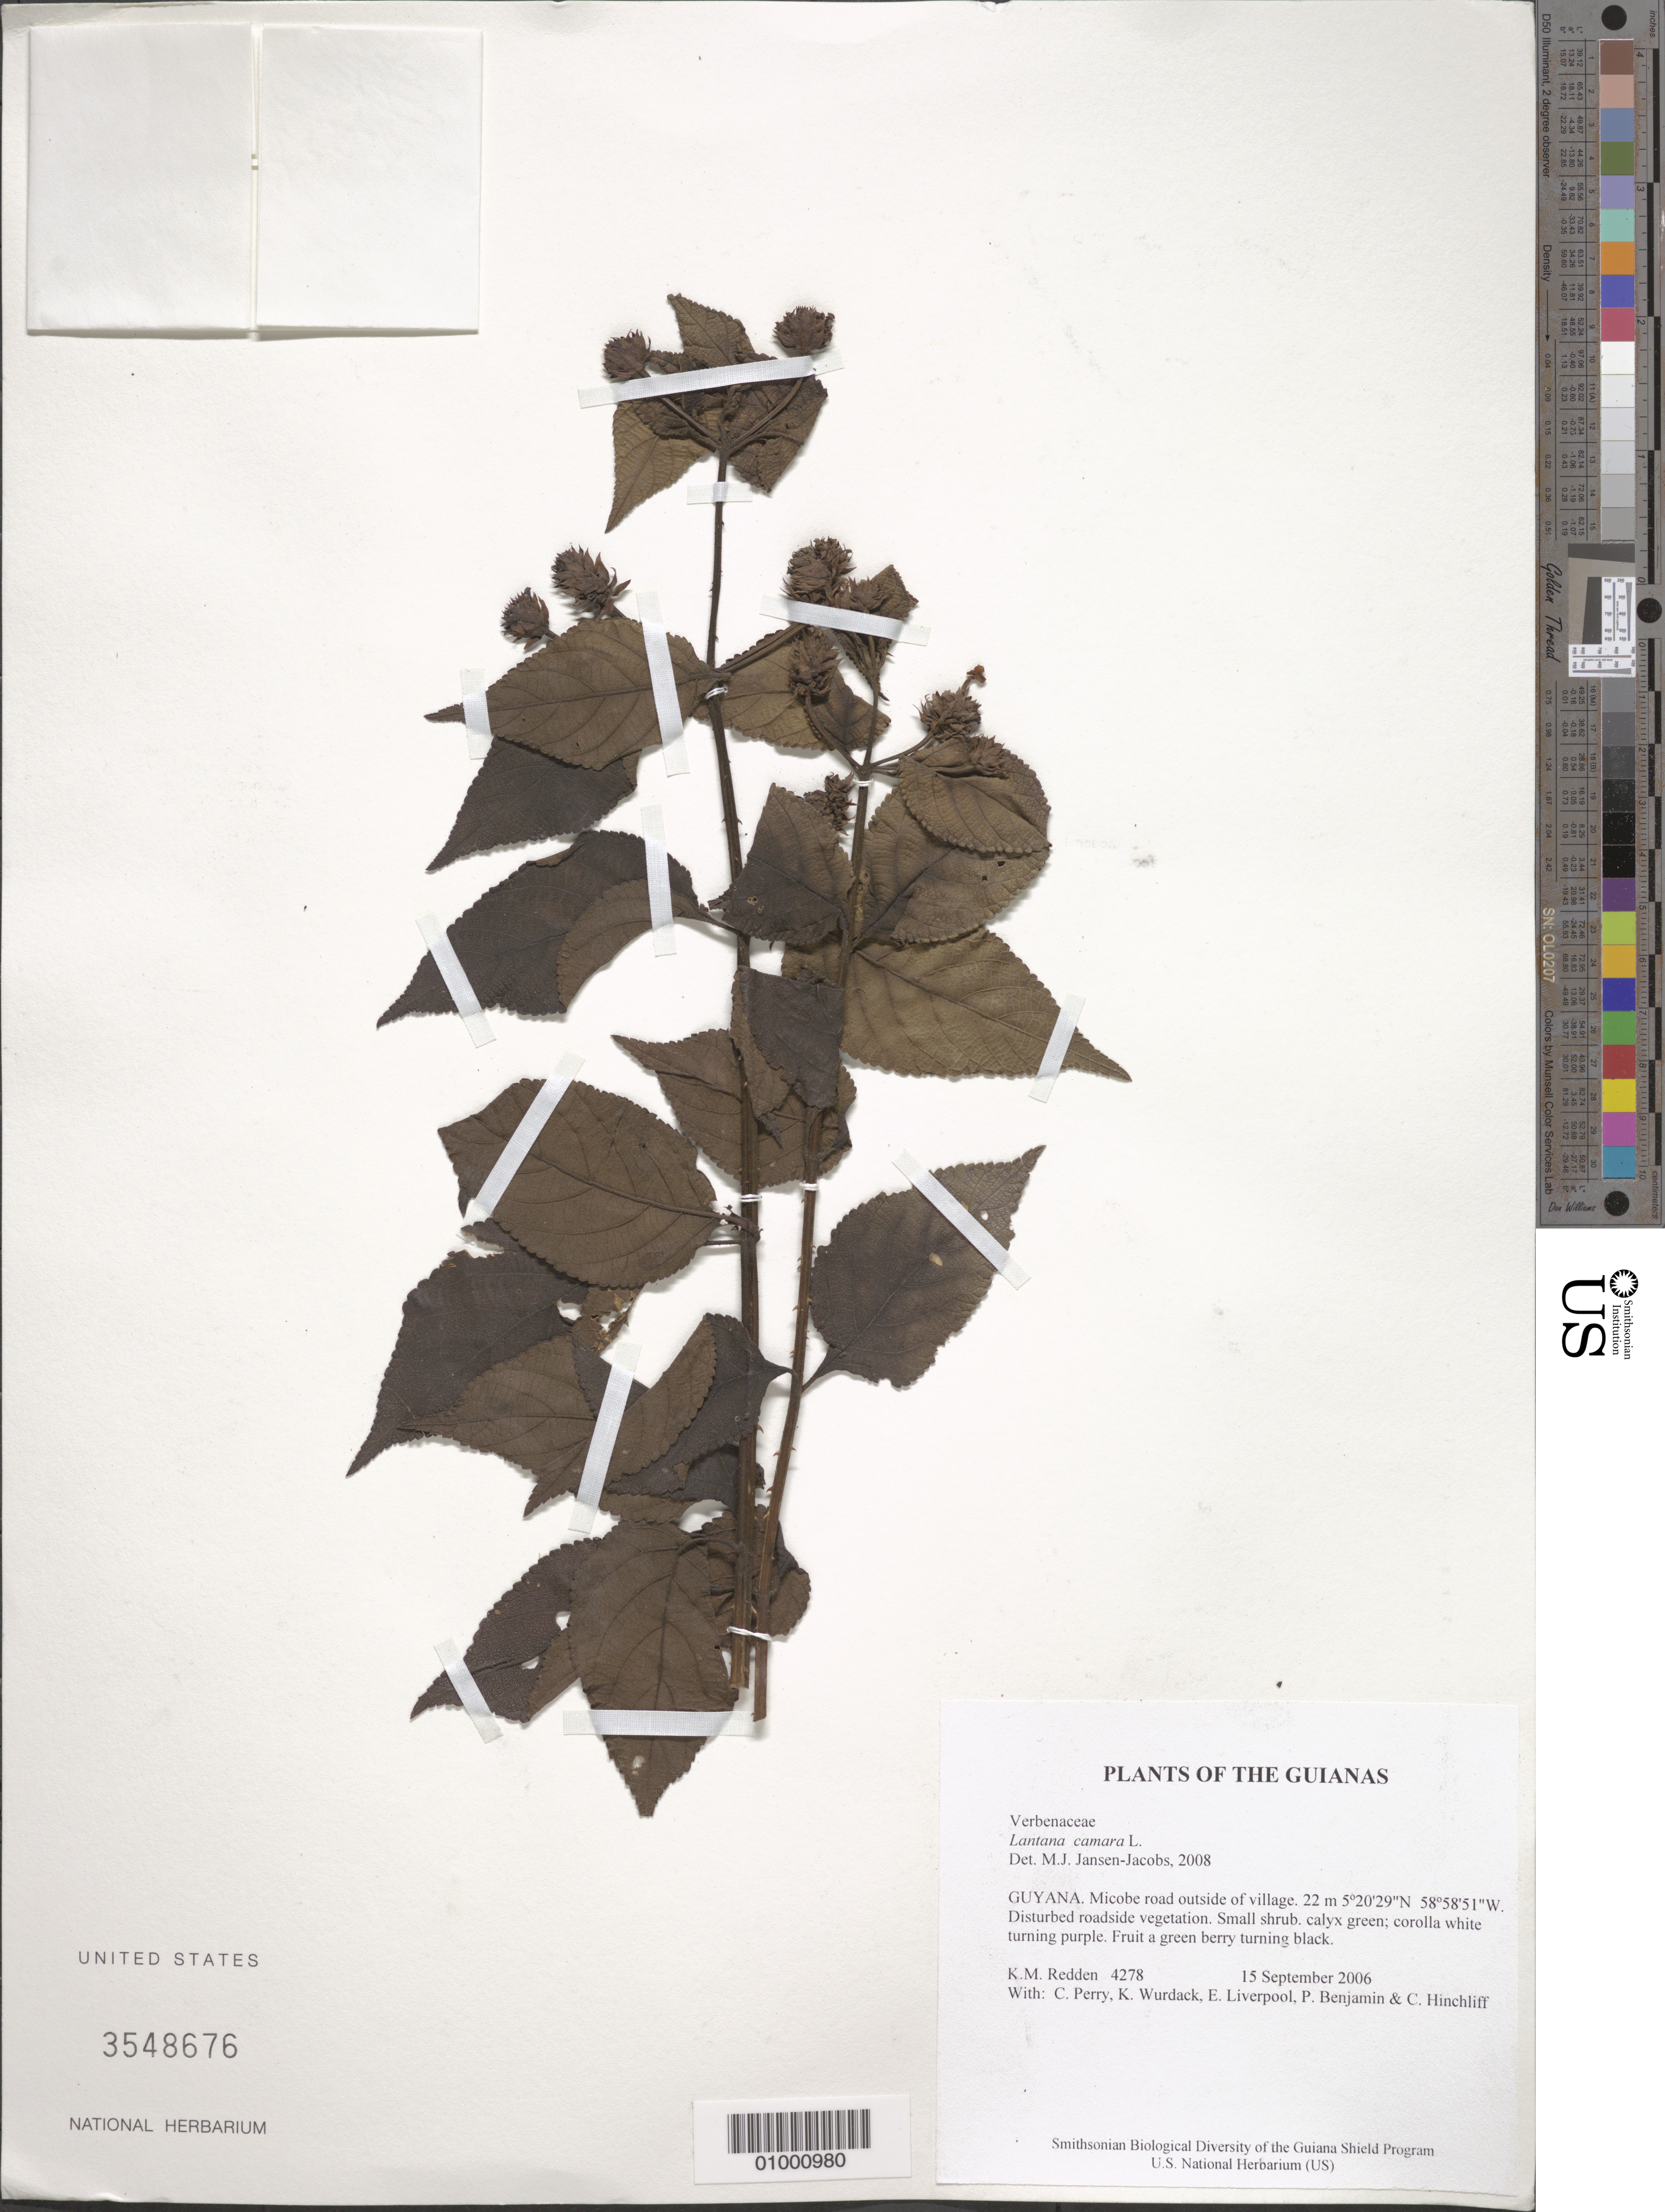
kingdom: Plantae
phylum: Tracheophyta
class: Magnoliopsida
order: Lamiales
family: Verbenaceae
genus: Lantana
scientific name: Lantana camara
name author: L.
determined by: Jansen-Jacobs, M. J., (U), Nationaal Herbarium Nederland, Utrecht University branch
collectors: K. M. Redden, C. Perry, K. Wurdack, E. Liverpool, P. Benjamin & C. E. Hinchliff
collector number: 4278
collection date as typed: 15 September 2006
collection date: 2006-09-15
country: Guyana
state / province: Potaro-Siparuni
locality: Micobe road outside of village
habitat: Disturbed roadside vegetation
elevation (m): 22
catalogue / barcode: US 3548676